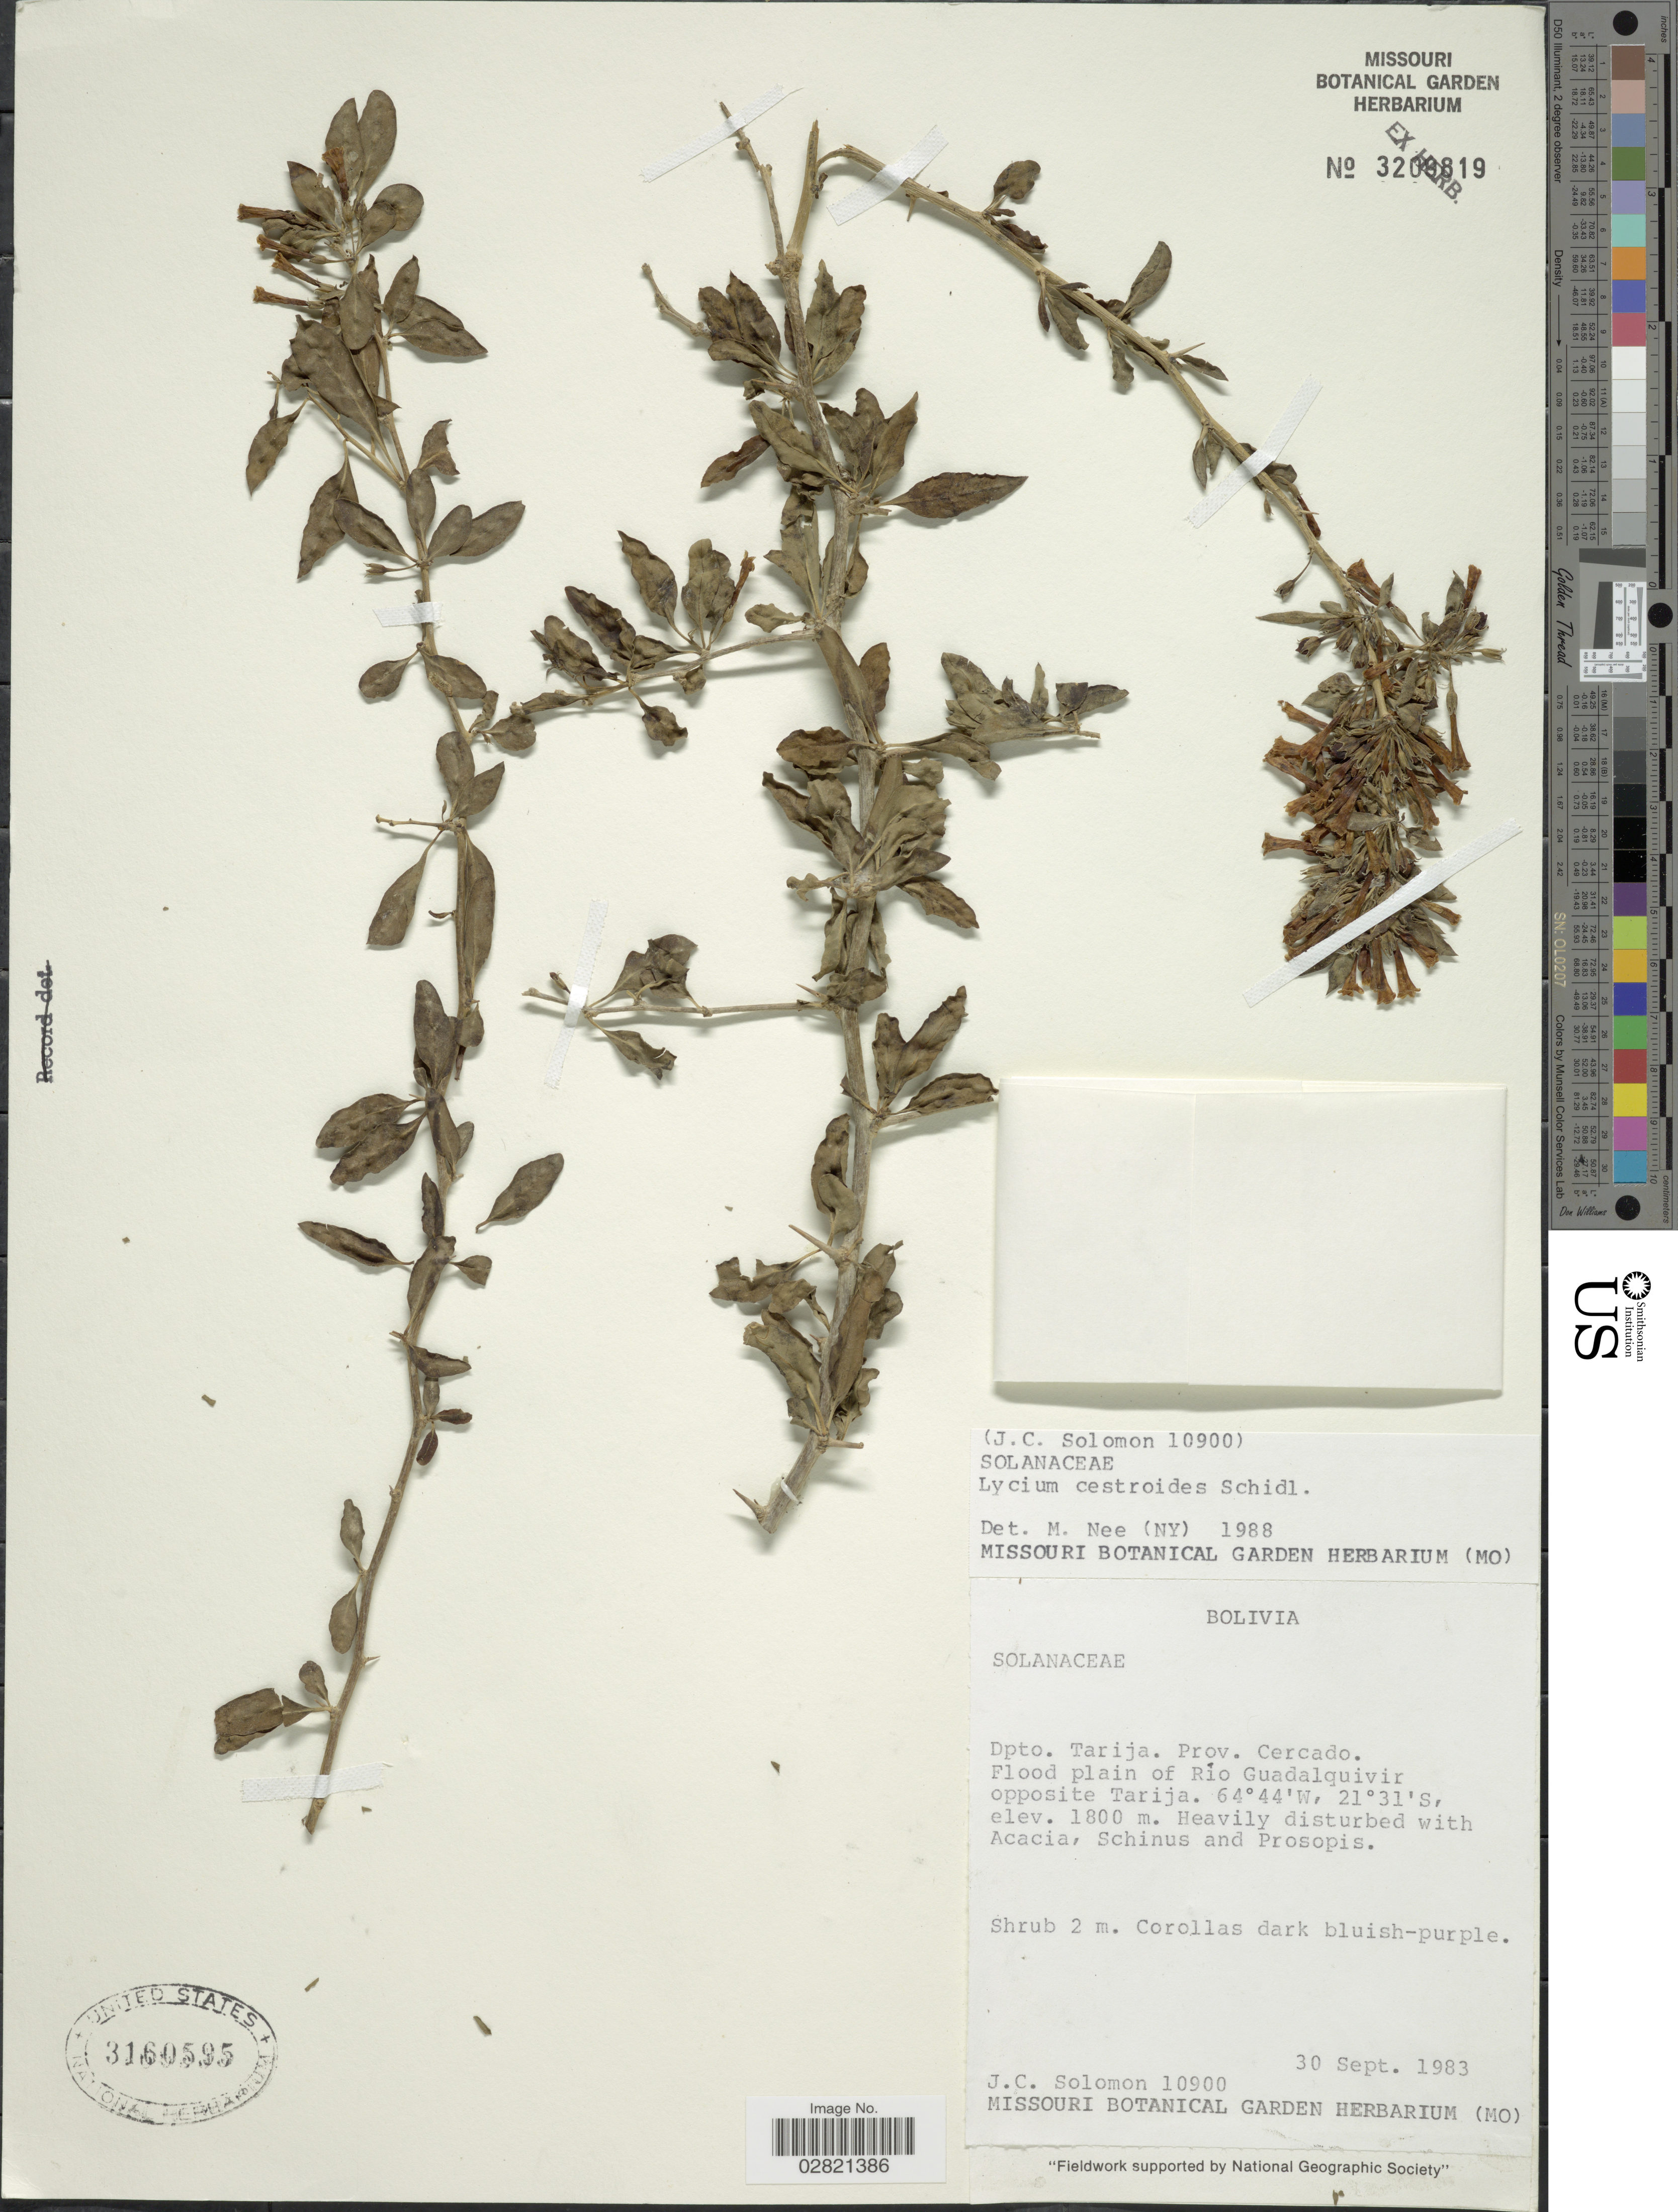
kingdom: Plantae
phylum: Tracheophyta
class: Magnoliopsida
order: Solanales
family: Solanaceae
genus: Lycium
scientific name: Lycium cestroides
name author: Schltdl.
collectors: J. C. Solomon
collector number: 10900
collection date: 1983-09-30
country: Bolivia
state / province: Tarija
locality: Dpto. Tarija. Prov. Cercado. Flood plain of Rio Guadalquivir opposite Tarija.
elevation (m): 1800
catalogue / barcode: US 3160595